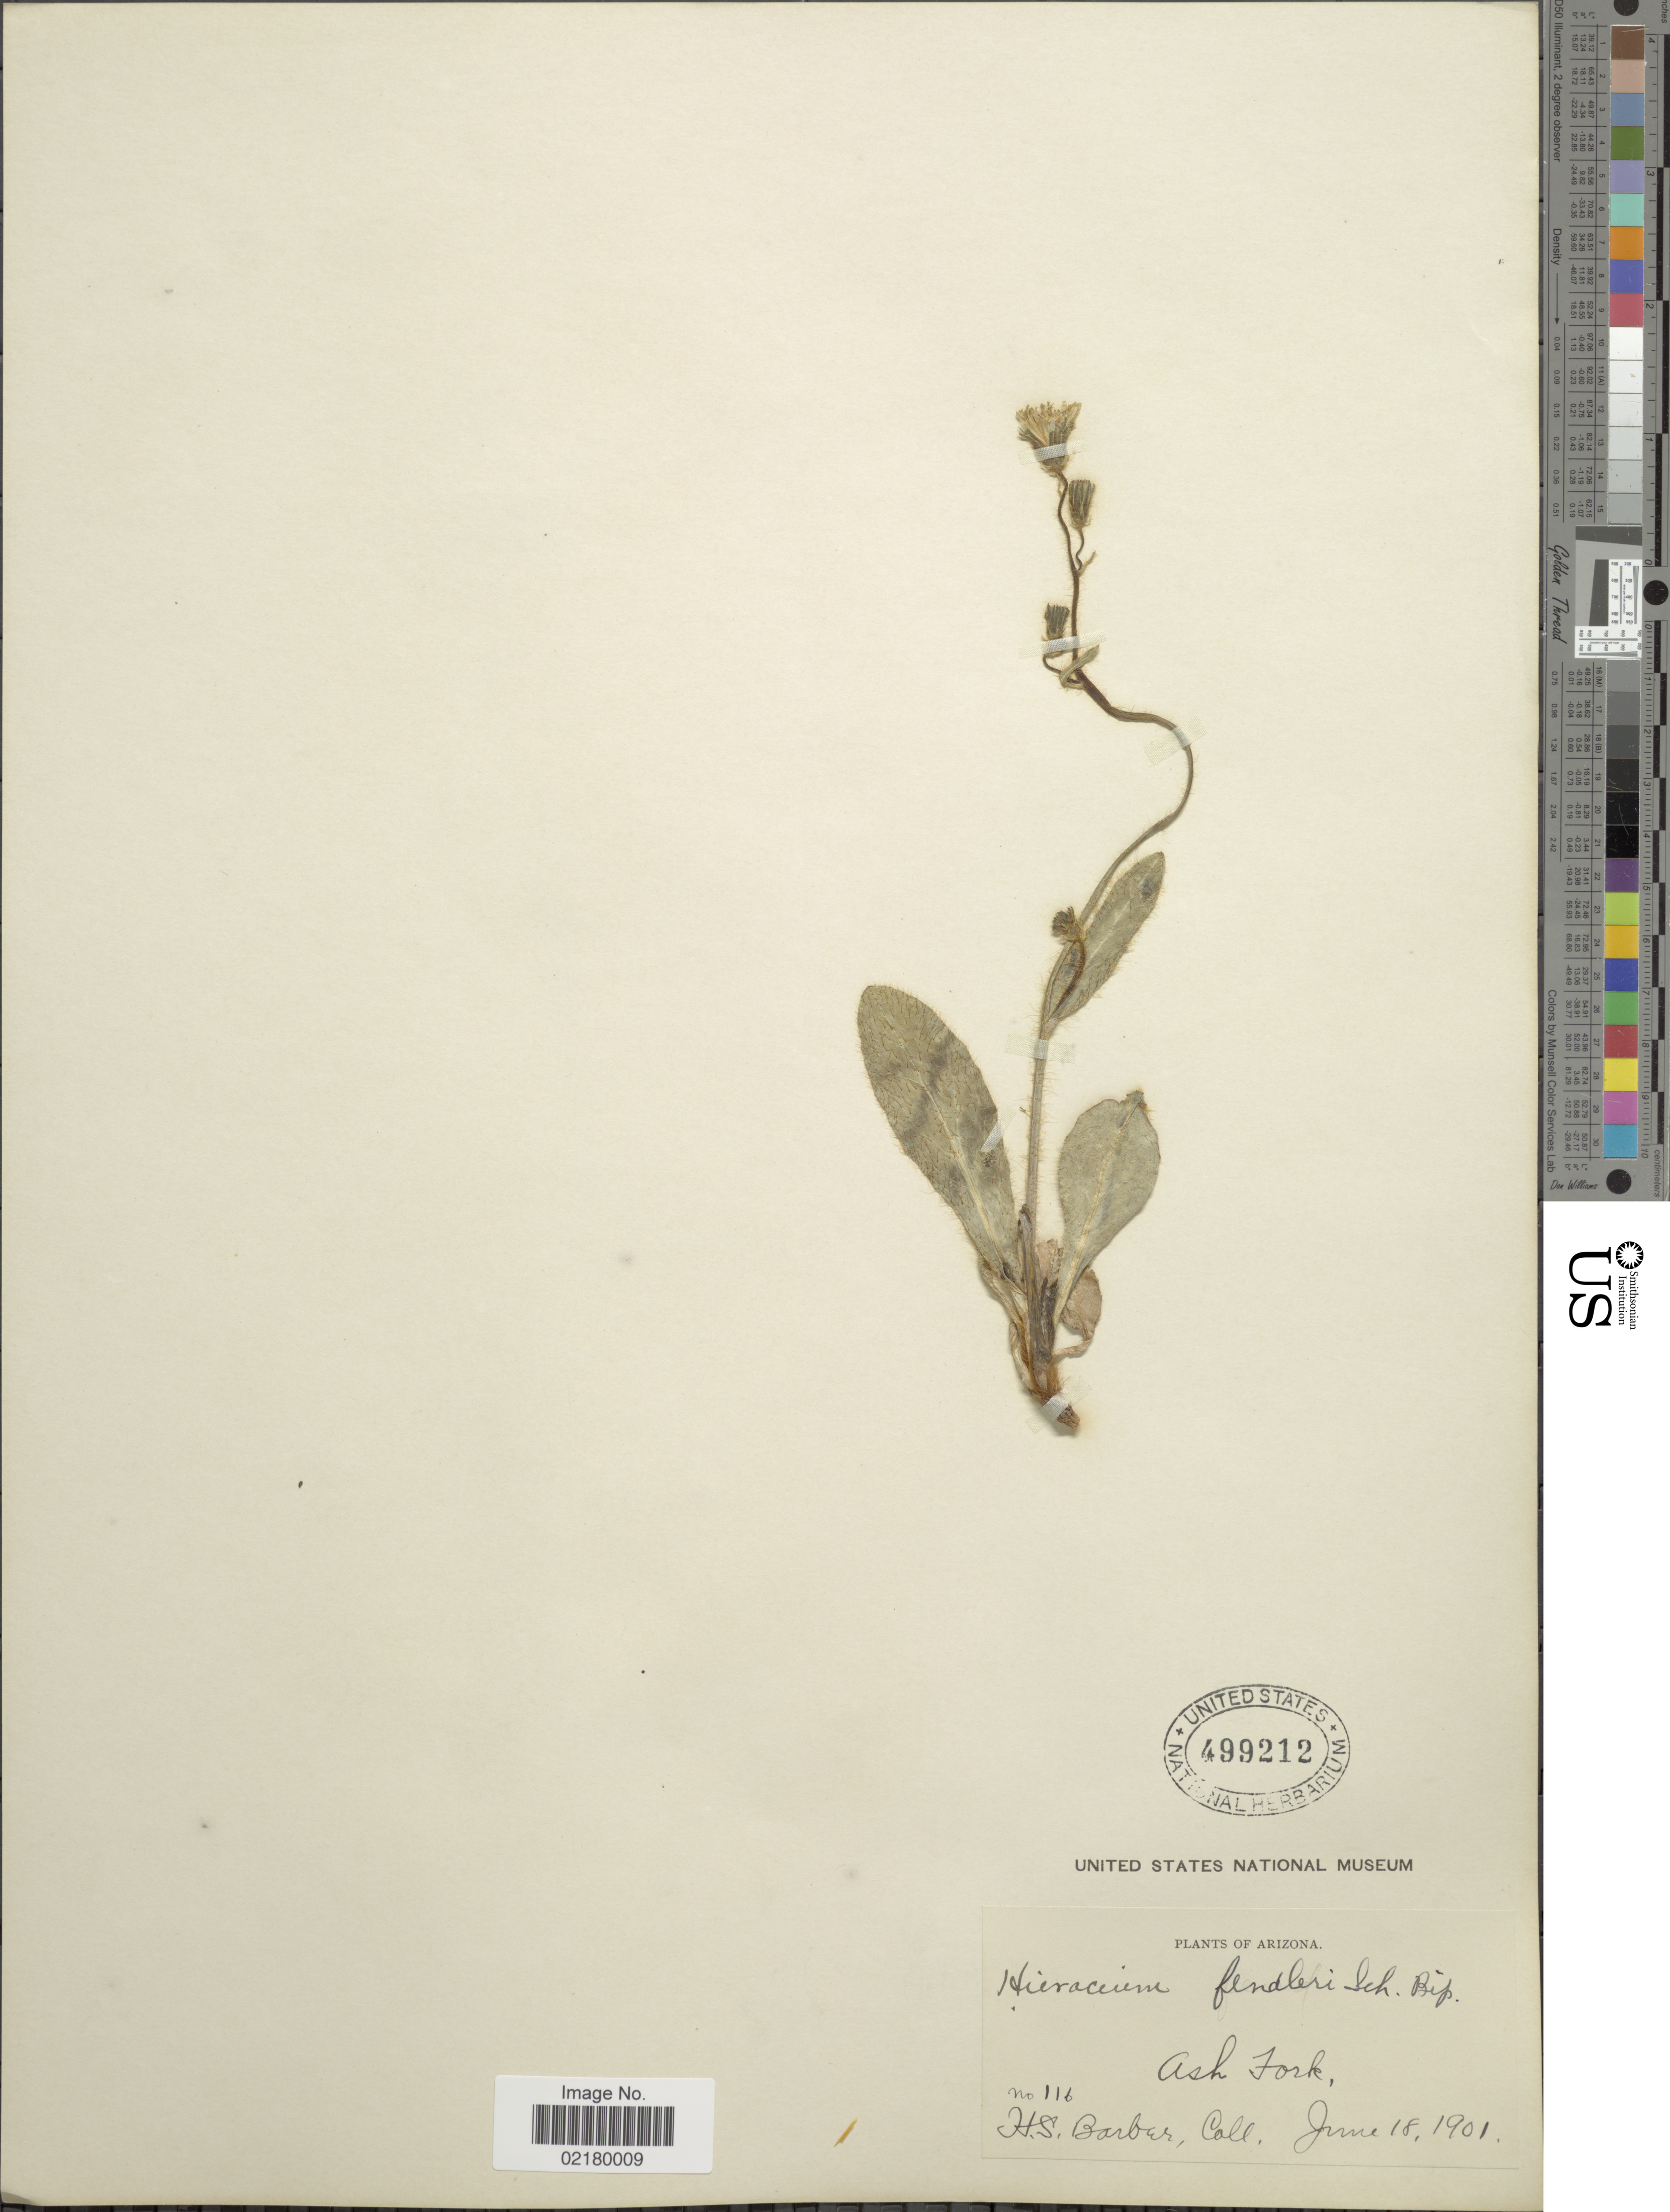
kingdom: Plantae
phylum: Tracheophyta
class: Magnoliopsida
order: Asterales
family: Asteraceae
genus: Hieracium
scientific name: Hieracium fendleri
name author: Sch. Bip.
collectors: H. Barber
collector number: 116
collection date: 1901-06-18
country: United States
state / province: Arizona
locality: Ash Fork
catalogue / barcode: US 499212